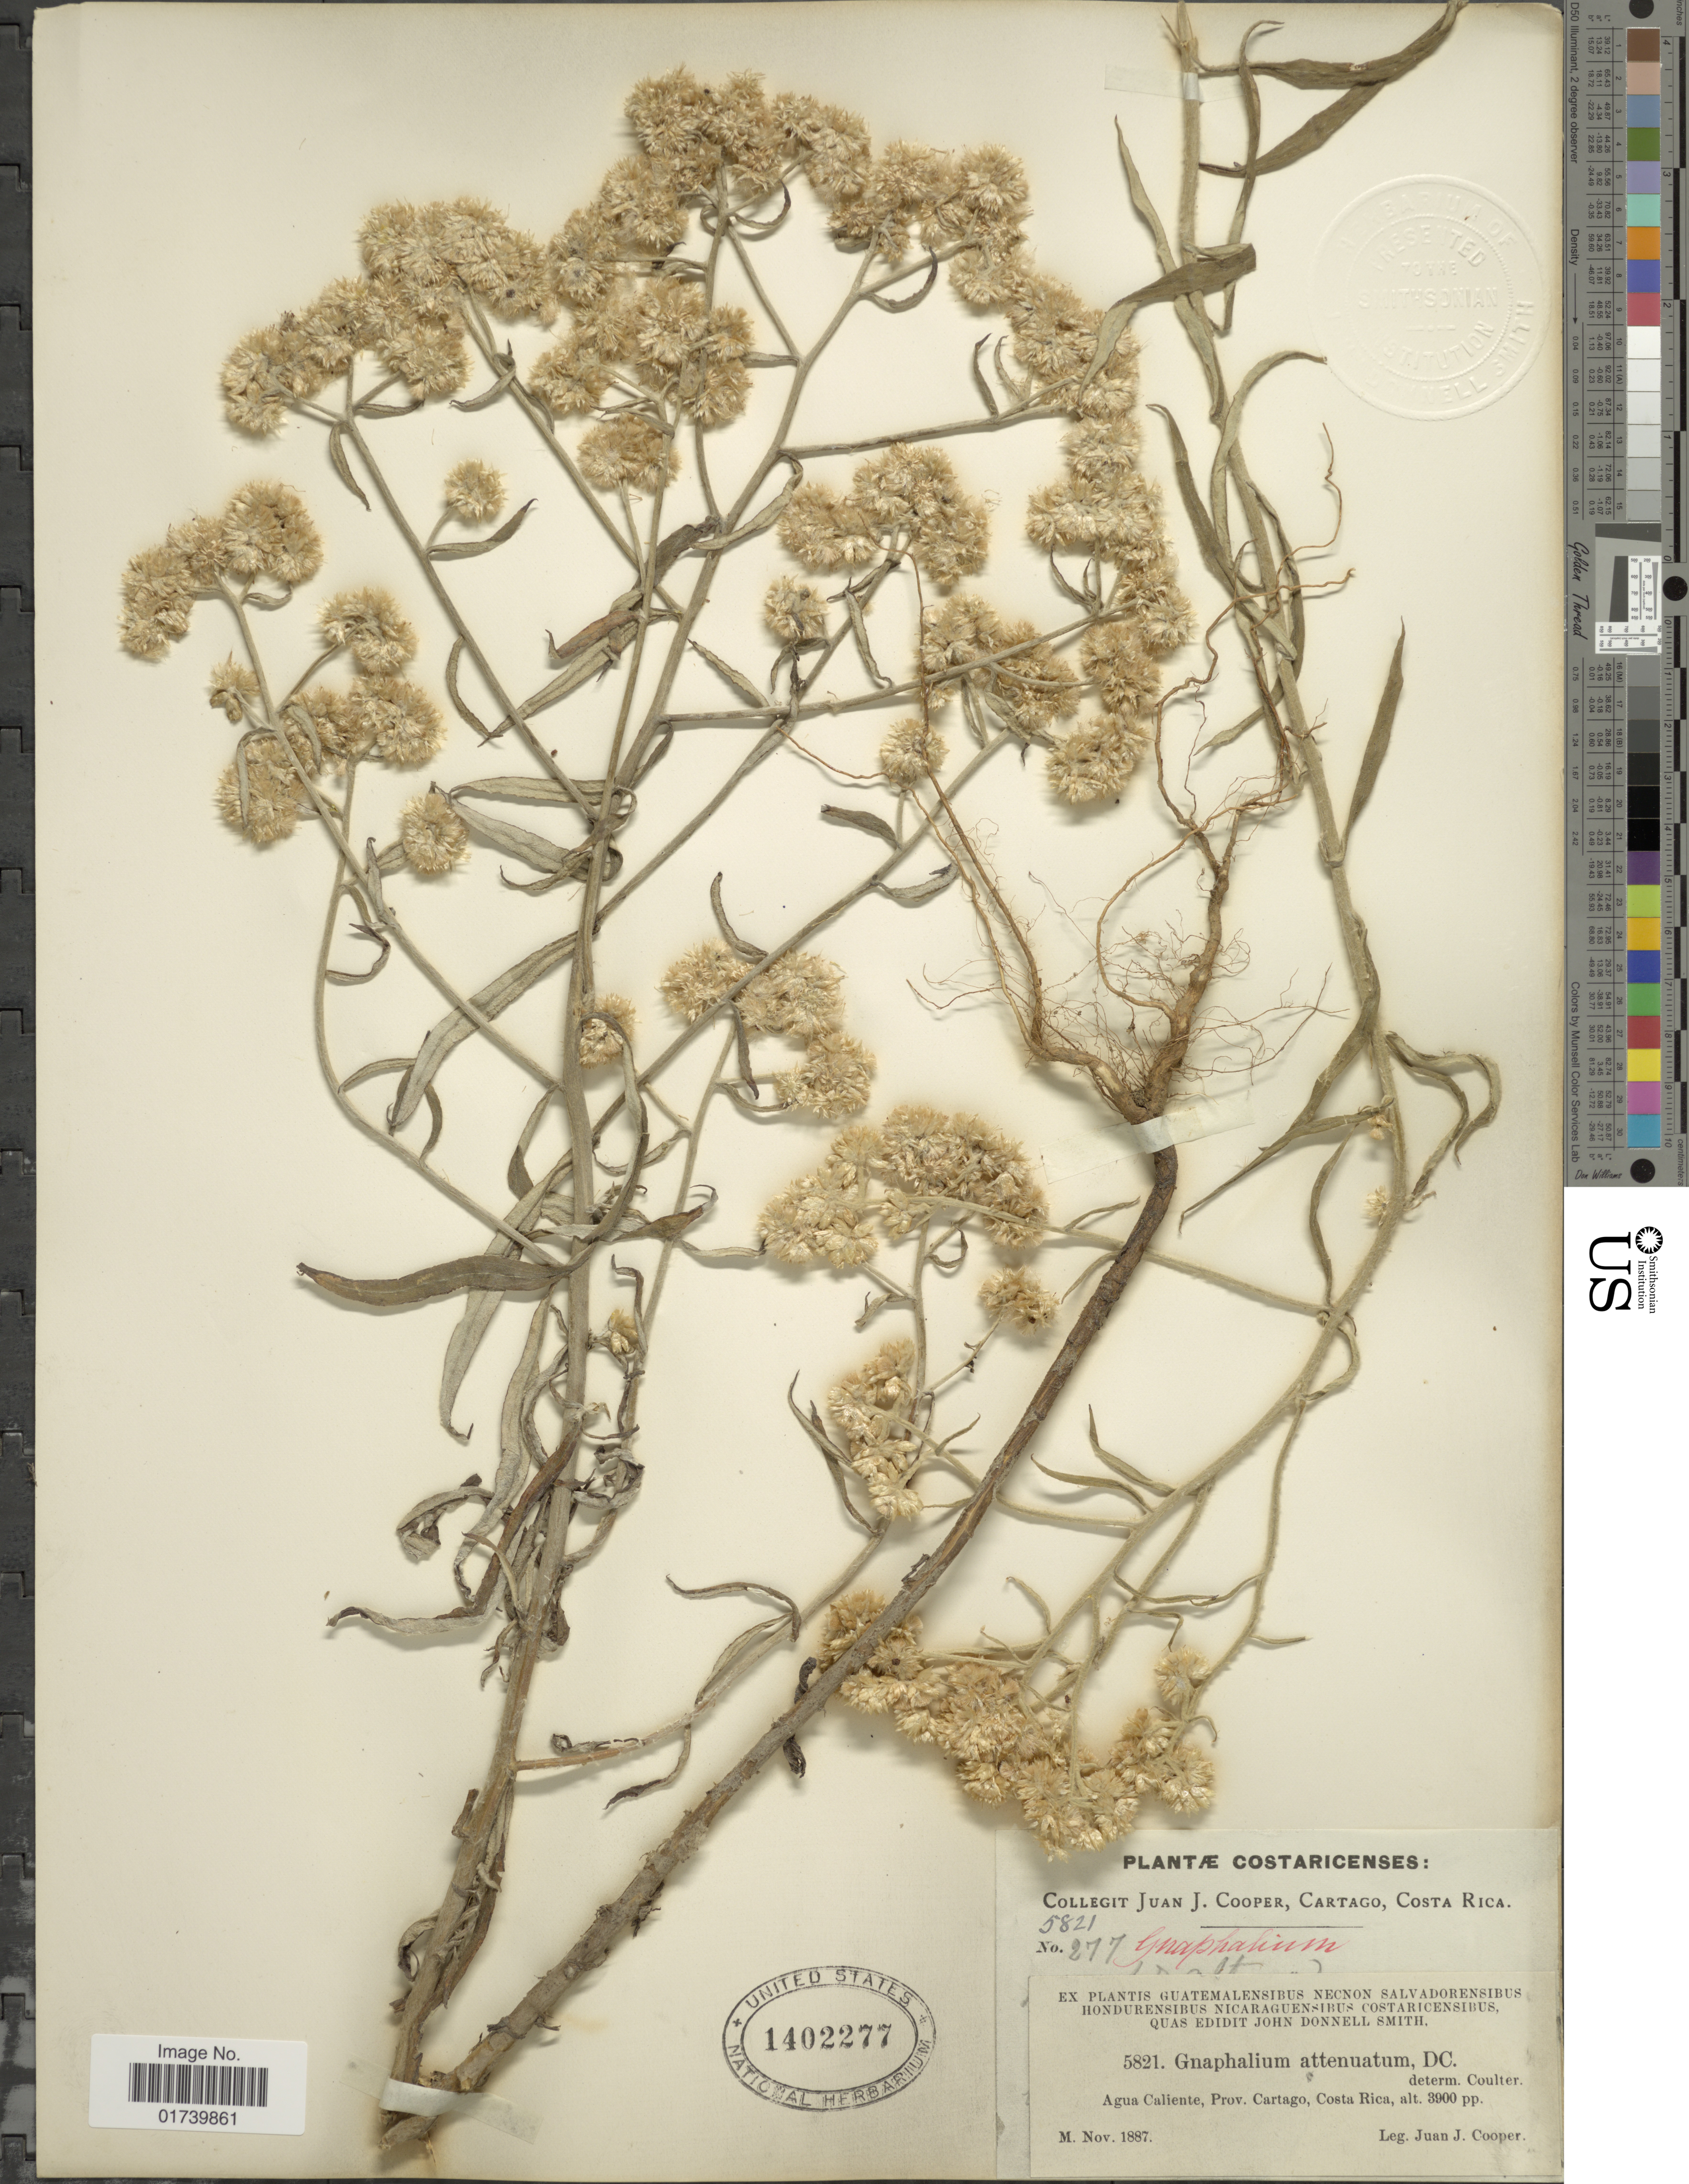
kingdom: Plantae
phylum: Tracheophyta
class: Magnoliopsida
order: Asterales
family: Asteraceae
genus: Pseudognaphalium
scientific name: Pseudognaphalium attenuatum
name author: (DC.) Anderb.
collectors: J. J. Cooper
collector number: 5821/277*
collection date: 1887-11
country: Costa Rica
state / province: Cartago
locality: Agua Caliente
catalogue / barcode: US 1402277